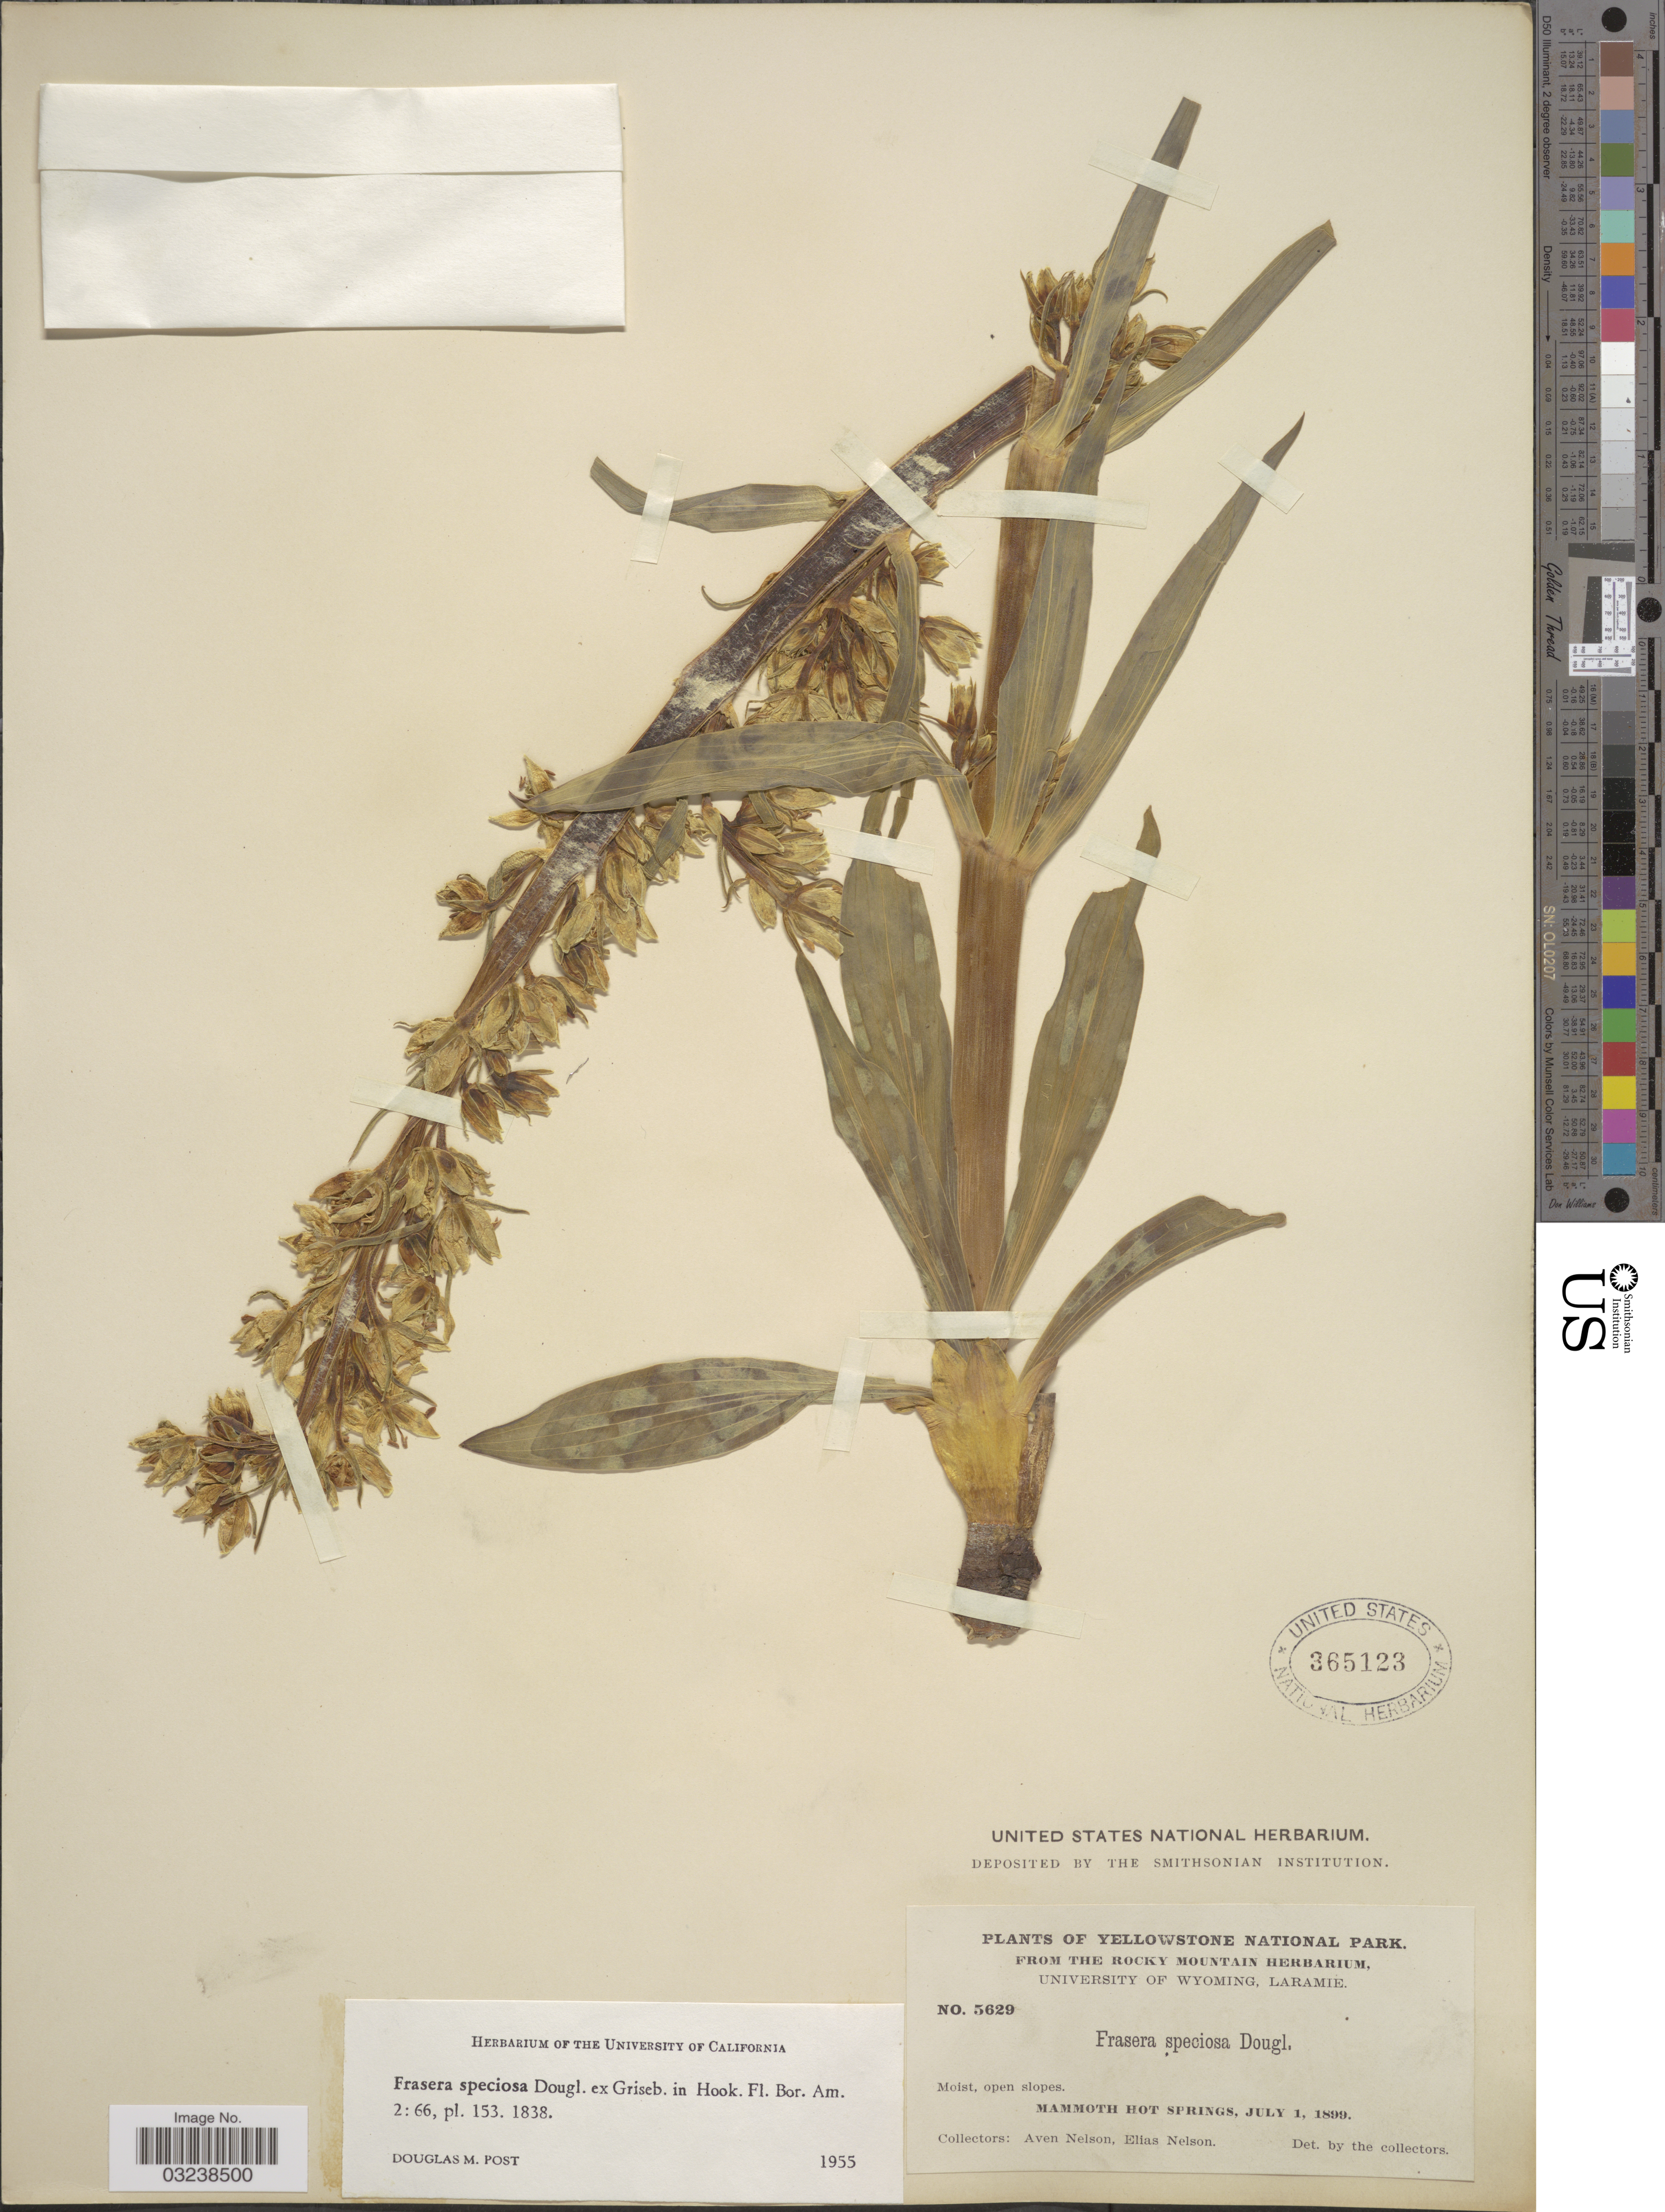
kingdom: Plantae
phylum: Tracheophyta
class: Magnoliopsida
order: Gentianales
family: Gentianaceae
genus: Swertia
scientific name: Swertia radiata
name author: (Kellogg) Kuntze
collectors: A. Nelson & E. Nelson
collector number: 5629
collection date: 1899-07-01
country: United States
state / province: Wyoming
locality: Yellowstone National Park. Mammoth Hot Springs.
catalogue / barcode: US 365123